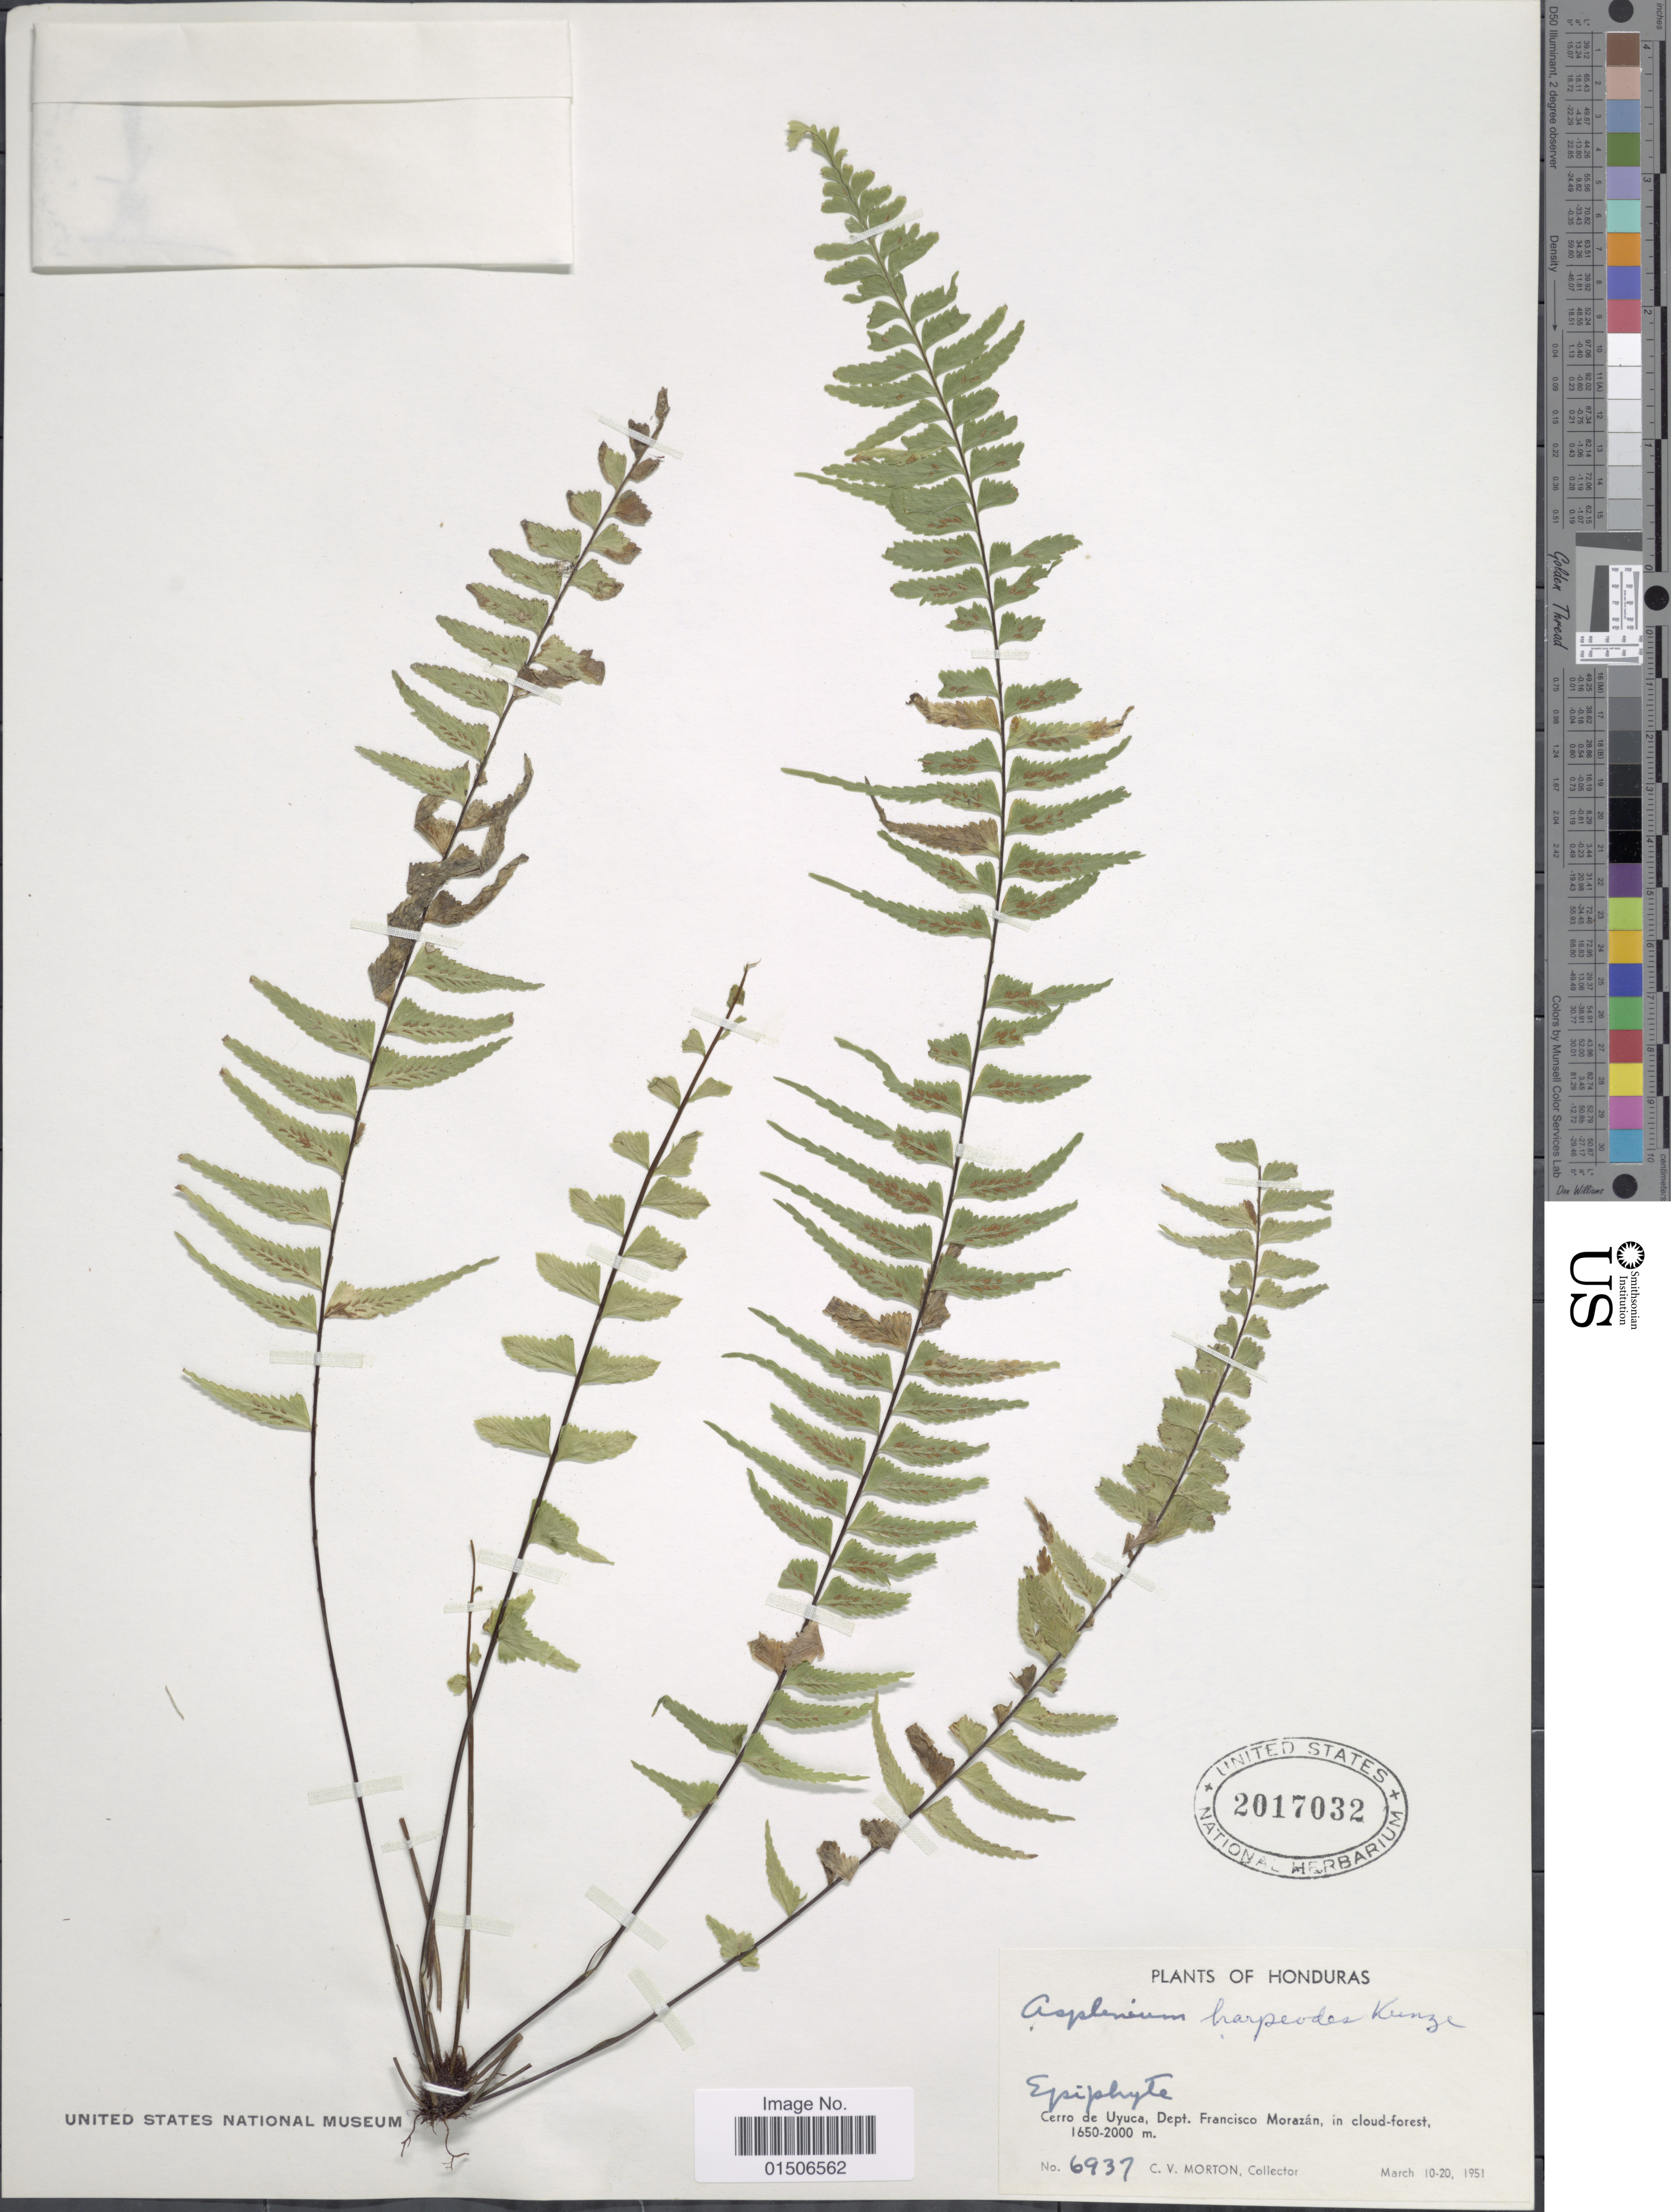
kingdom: Plantae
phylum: Tracheophyta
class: Polypodiopsida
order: Polypodiales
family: Aspleniaceae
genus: Asplenium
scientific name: Asplenium harpeodes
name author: Kunze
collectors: C. V. Morton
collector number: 6937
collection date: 1951-03-10/1951-03-20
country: Honduras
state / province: Fco. Morazán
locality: Cerro de Uyuca, Dept. Francisco Morazán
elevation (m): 1650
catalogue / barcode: US 2017032